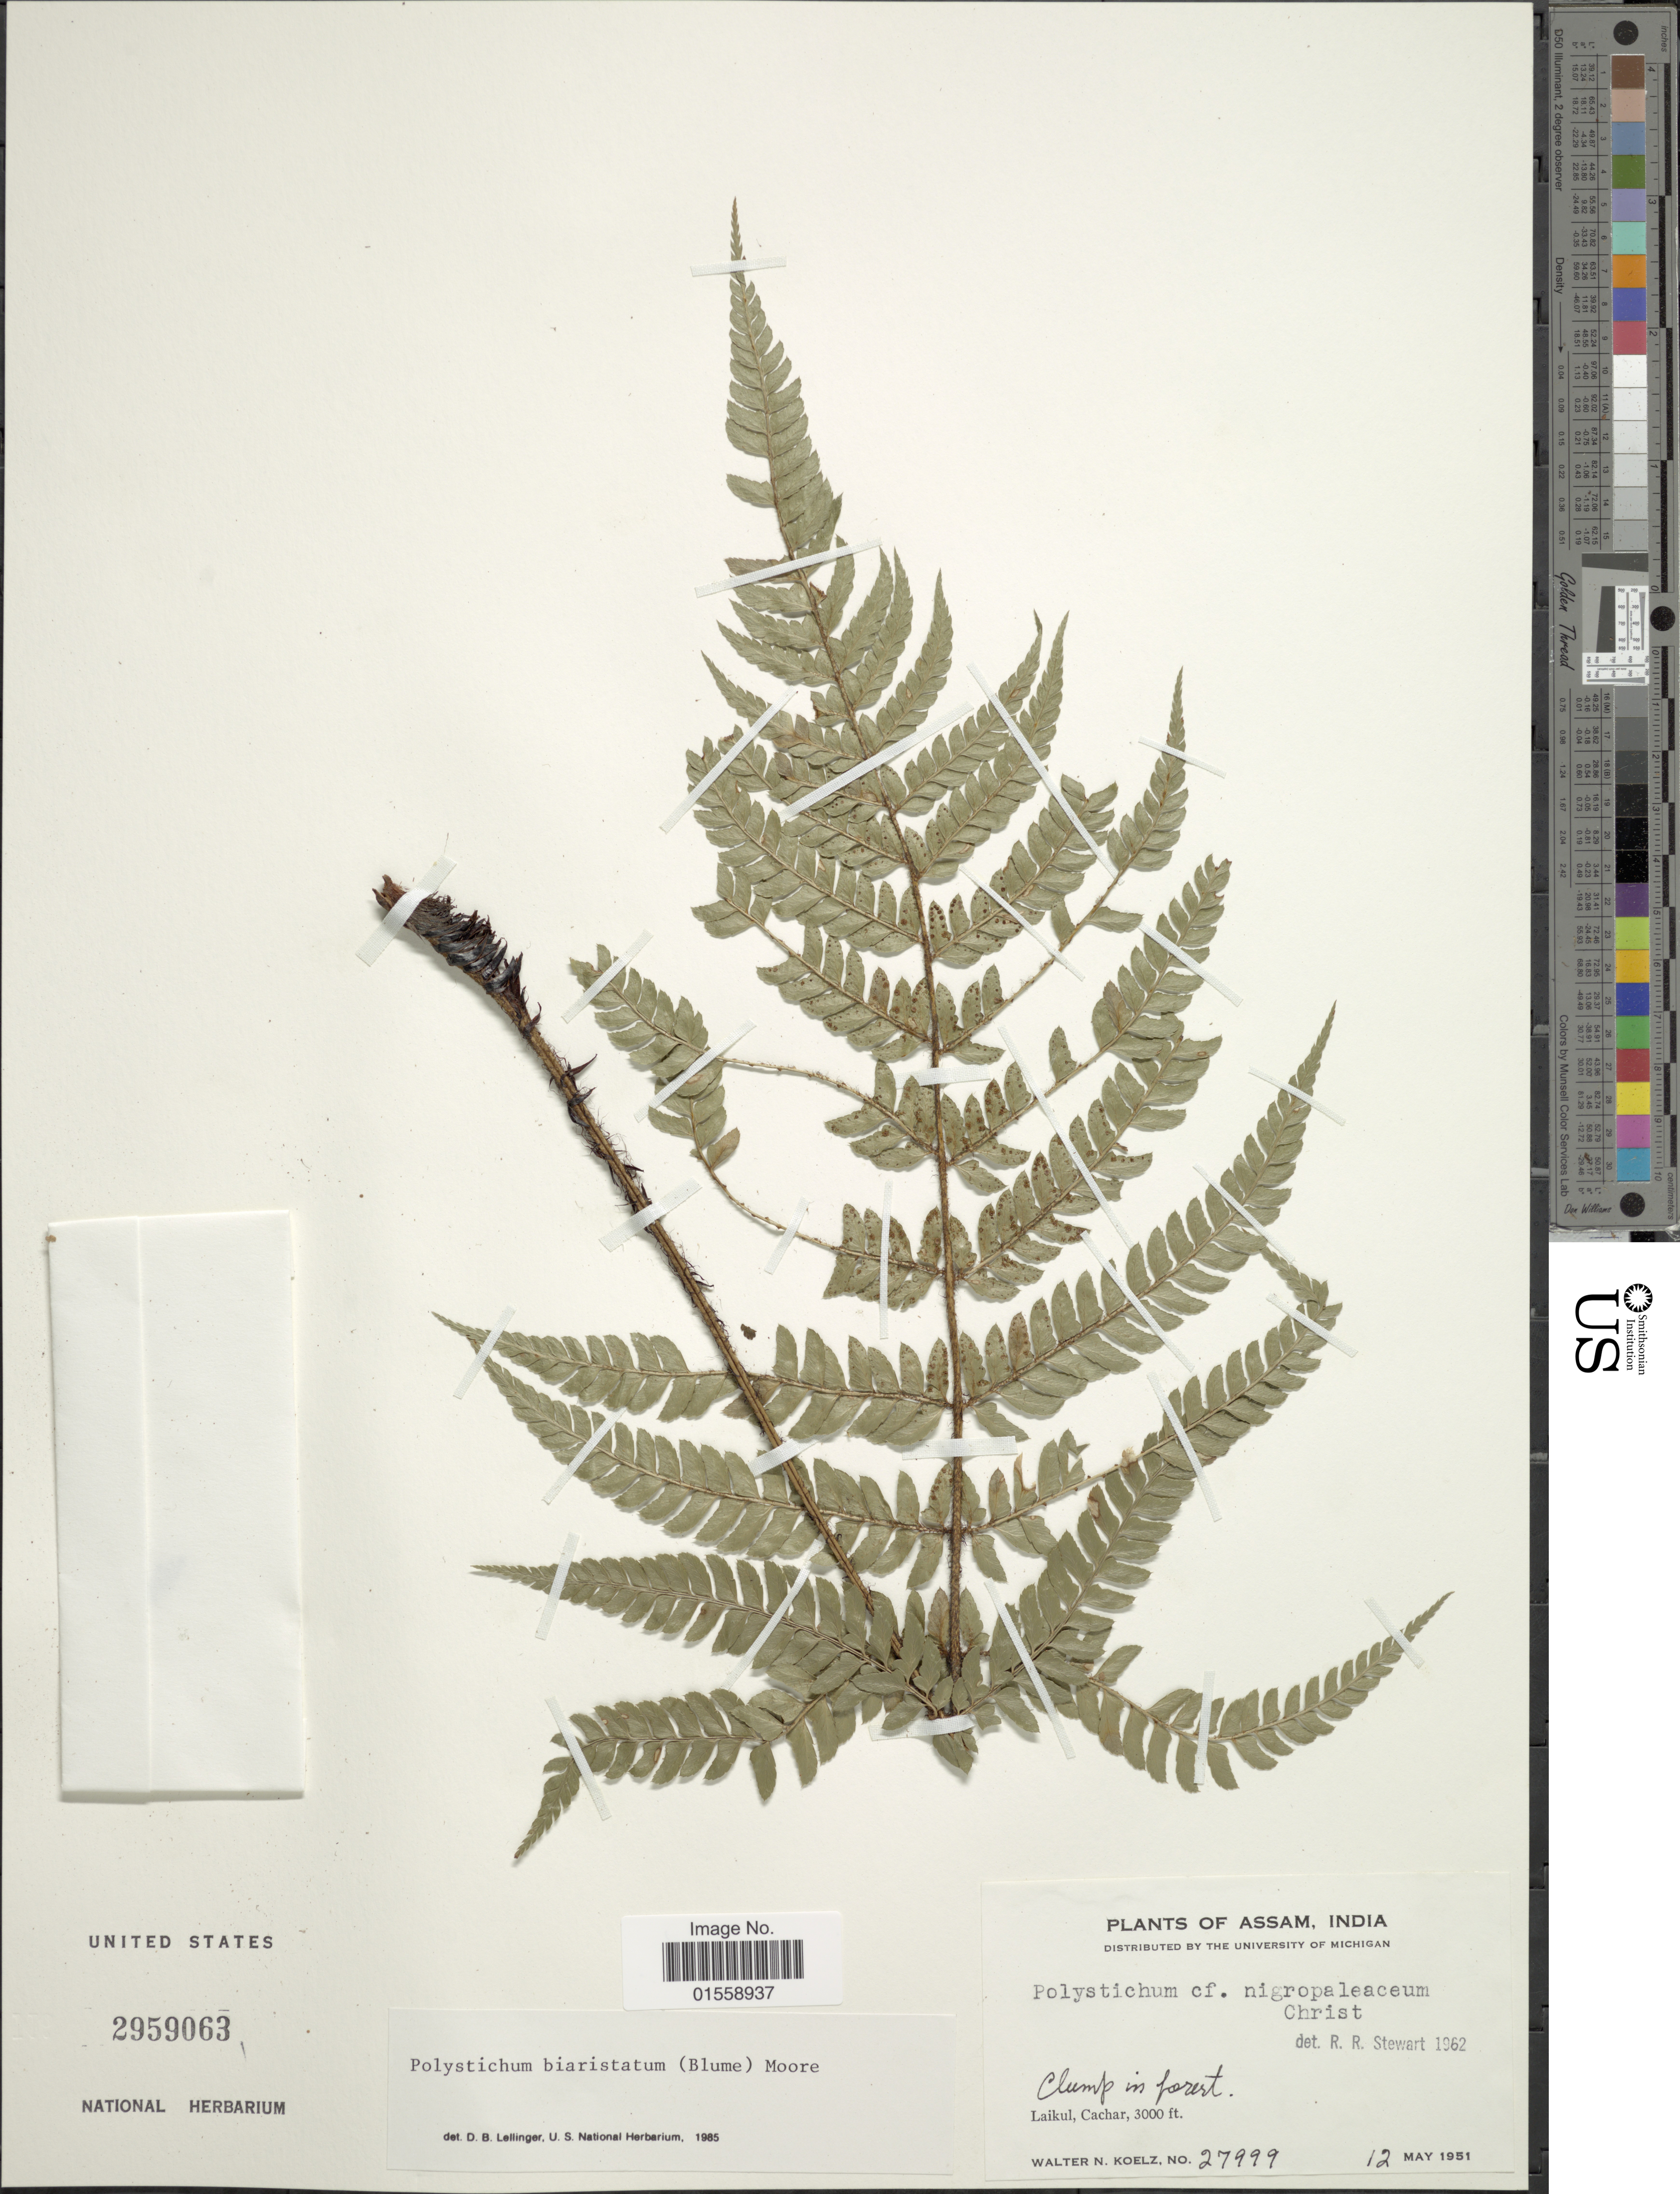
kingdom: Plantae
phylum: Tracheophyta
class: Polypodiopsida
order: Polypodiales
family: Dryopteridaceae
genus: Polystichum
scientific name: Polystichum biaristatum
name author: (Blume) T. Moore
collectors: W. N. Koelz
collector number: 27999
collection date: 1951-05-12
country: India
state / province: Assam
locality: Laikul, Cachar.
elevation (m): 914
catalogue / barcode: US 2959063